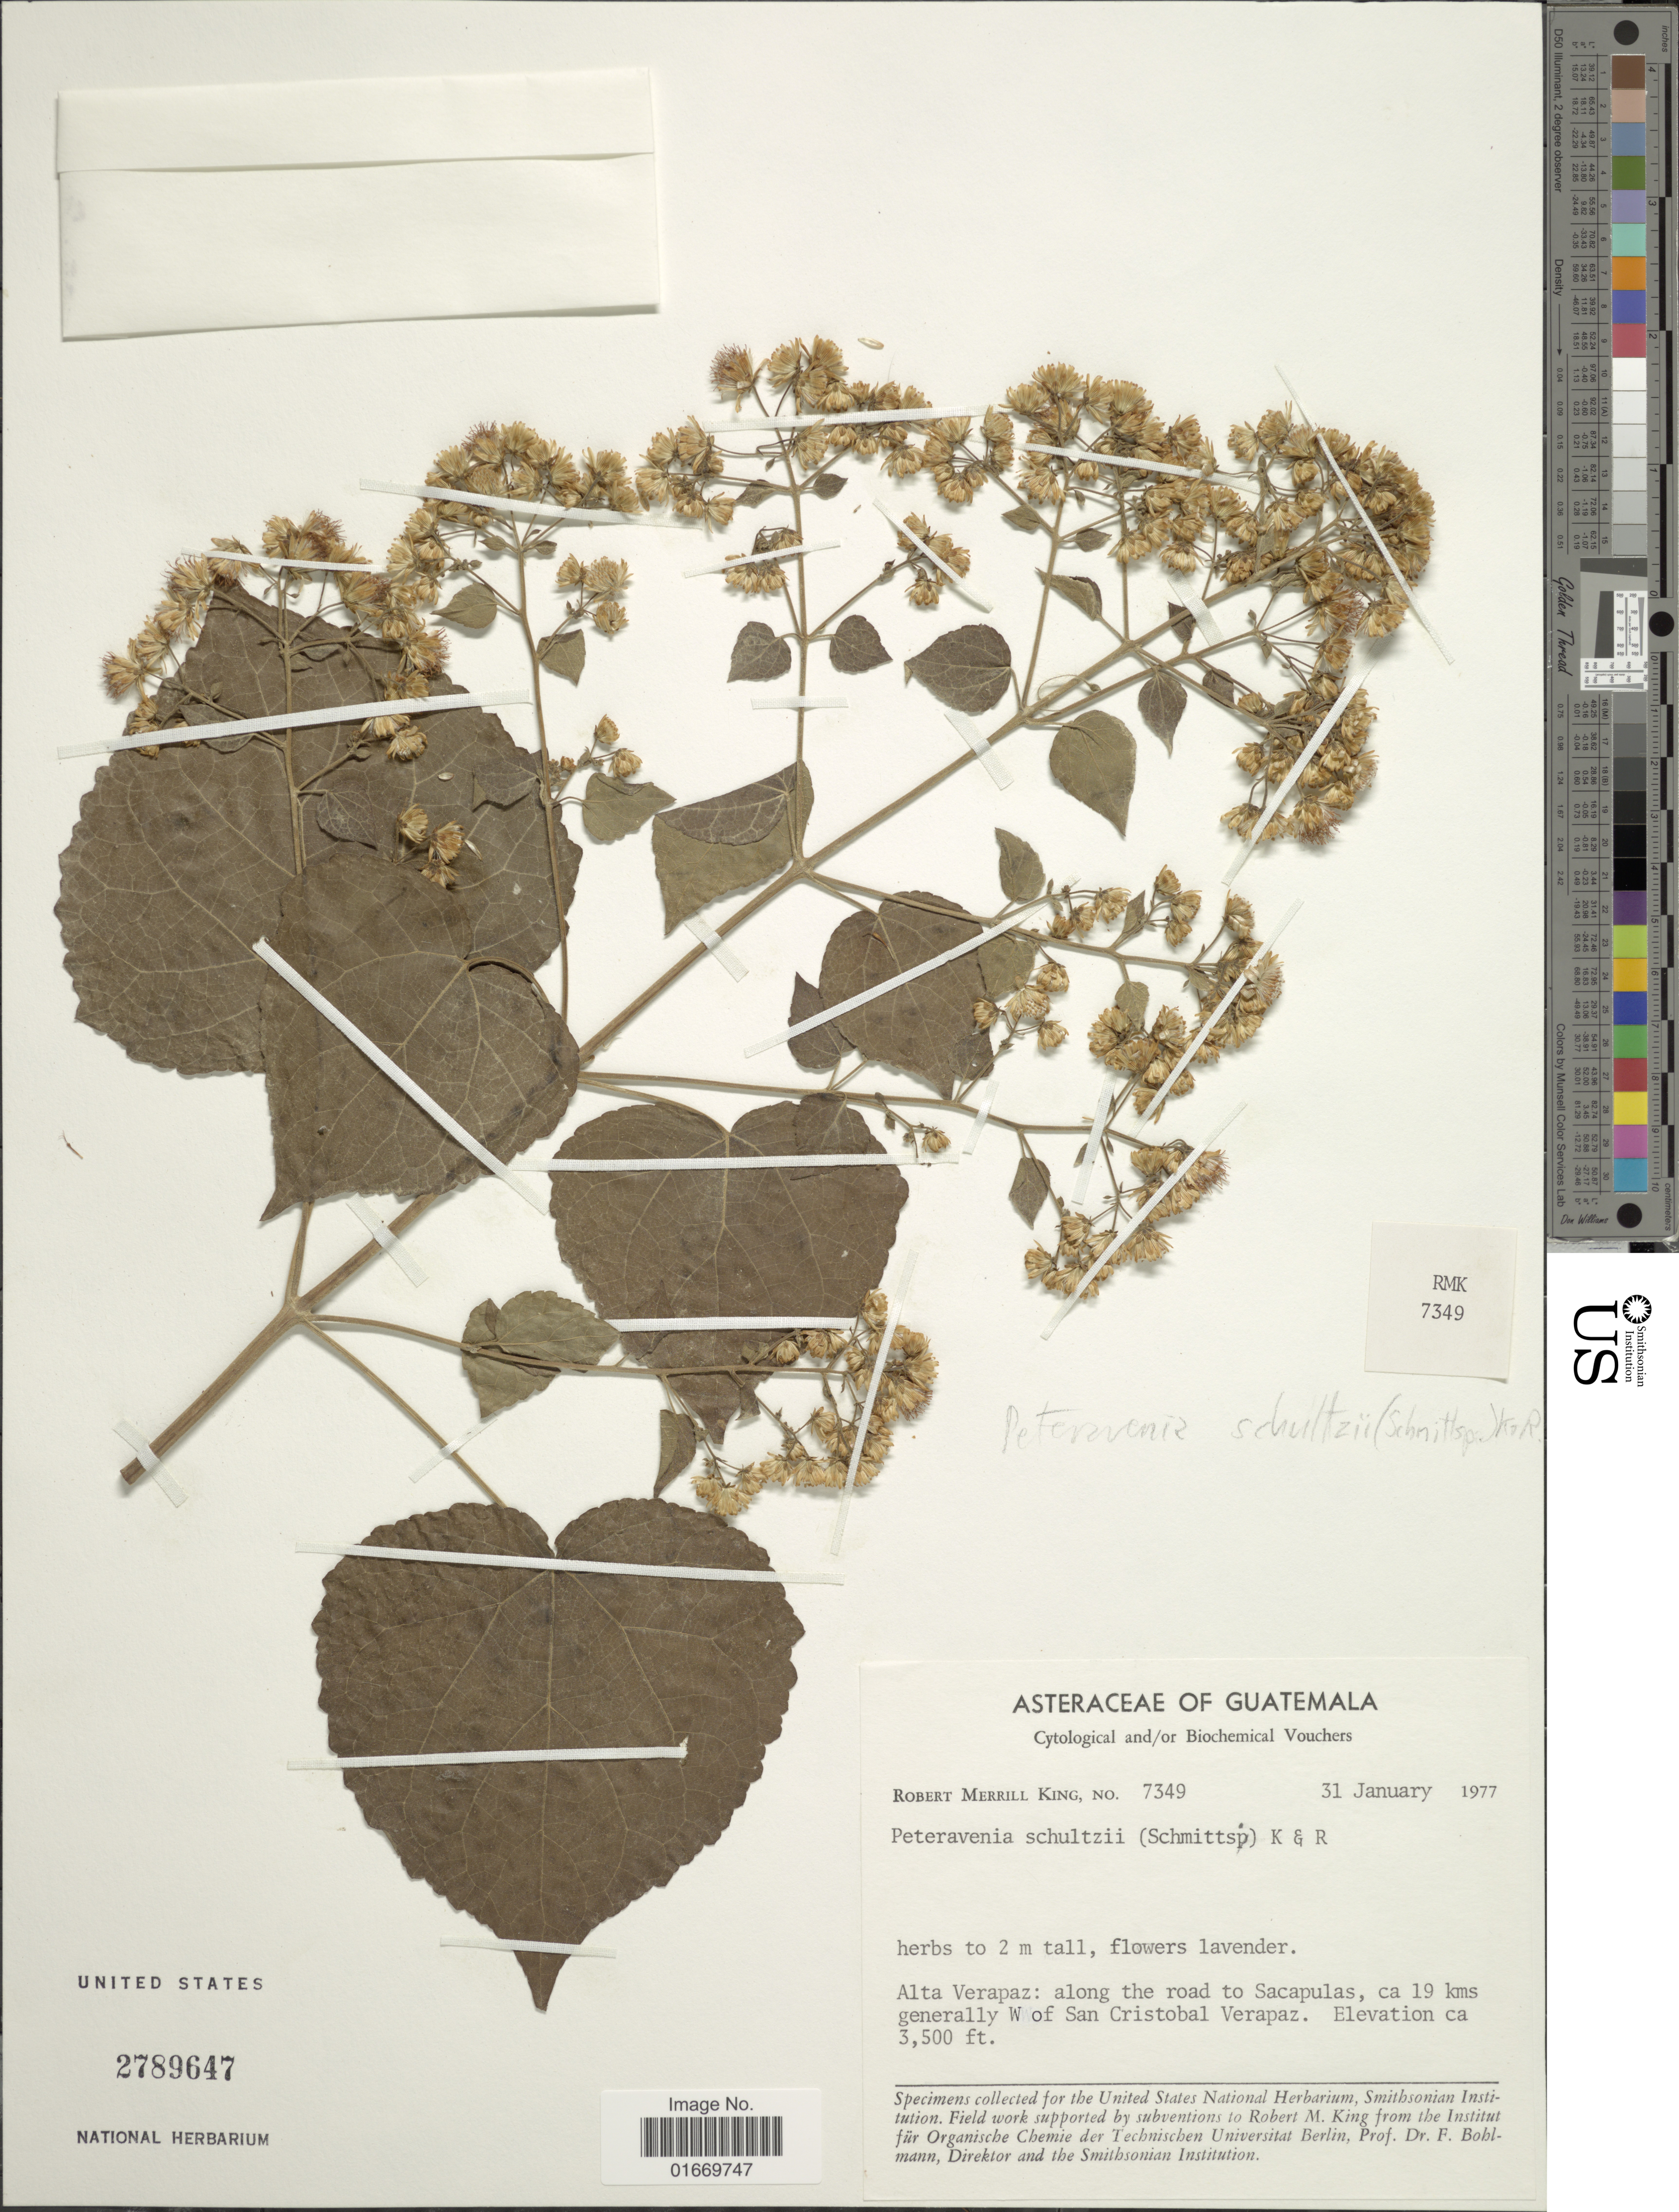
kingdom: Plantae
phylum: Tracheophyta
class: Magnoliopsida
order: Asterales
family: Asteraceae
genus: Peteravenia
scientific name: Peteravenia schultzii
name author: (Schnittsp.) R.M. King & H. Rob.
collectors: R. M. King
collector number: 7349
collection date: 1977-01-31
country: Guatemala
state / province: Alta Verapaz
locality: Guatemala. Alta Verapaz: along the road to Sacapulas, ca 19 kms generally W of San Cirstobal Verapaz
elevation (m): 1067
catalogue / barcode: US 2789647